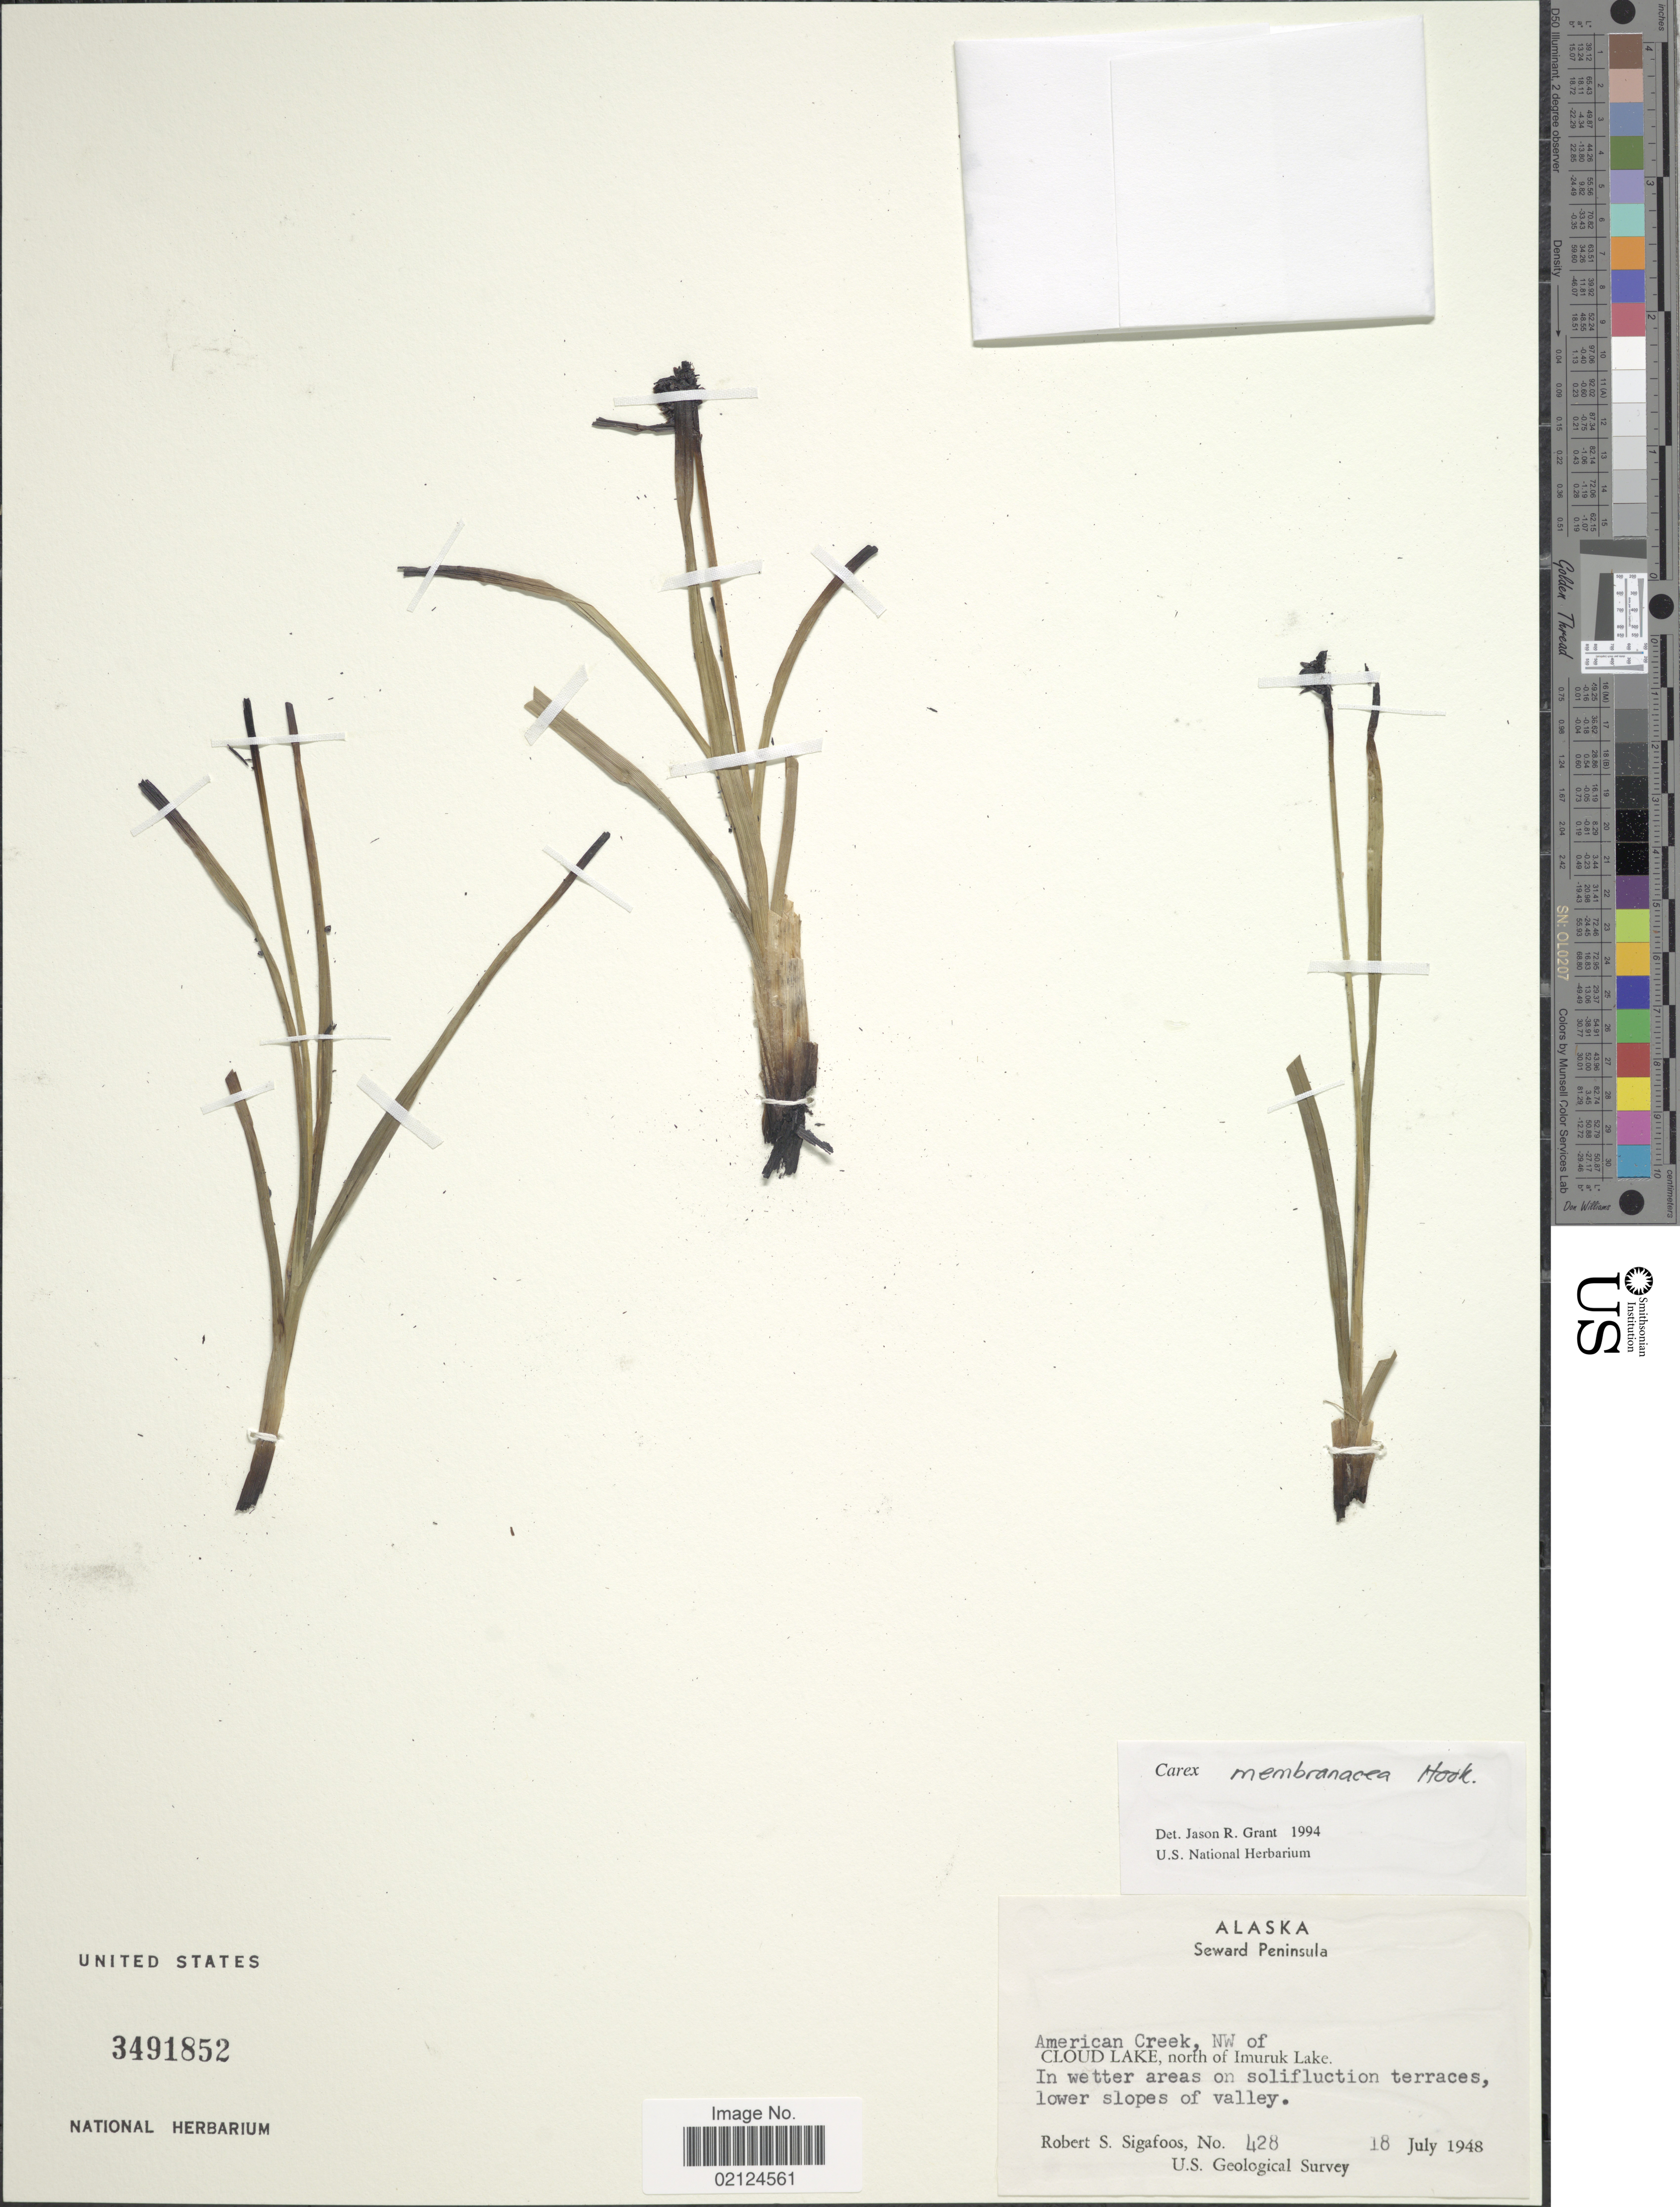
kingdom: Plantae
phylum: Tracheophyta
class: Liliopsida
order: Poales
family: Cyperaceae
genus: Carex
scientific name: Carex membranacea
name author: Hook.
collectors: R. Sigafoos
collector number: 428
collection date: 1948-07-18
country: United States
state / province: Alaska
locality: Seward Peninsula, American Creek, NW of Cloud Lake, north of Imuruk Lake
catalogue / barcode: US 3491852